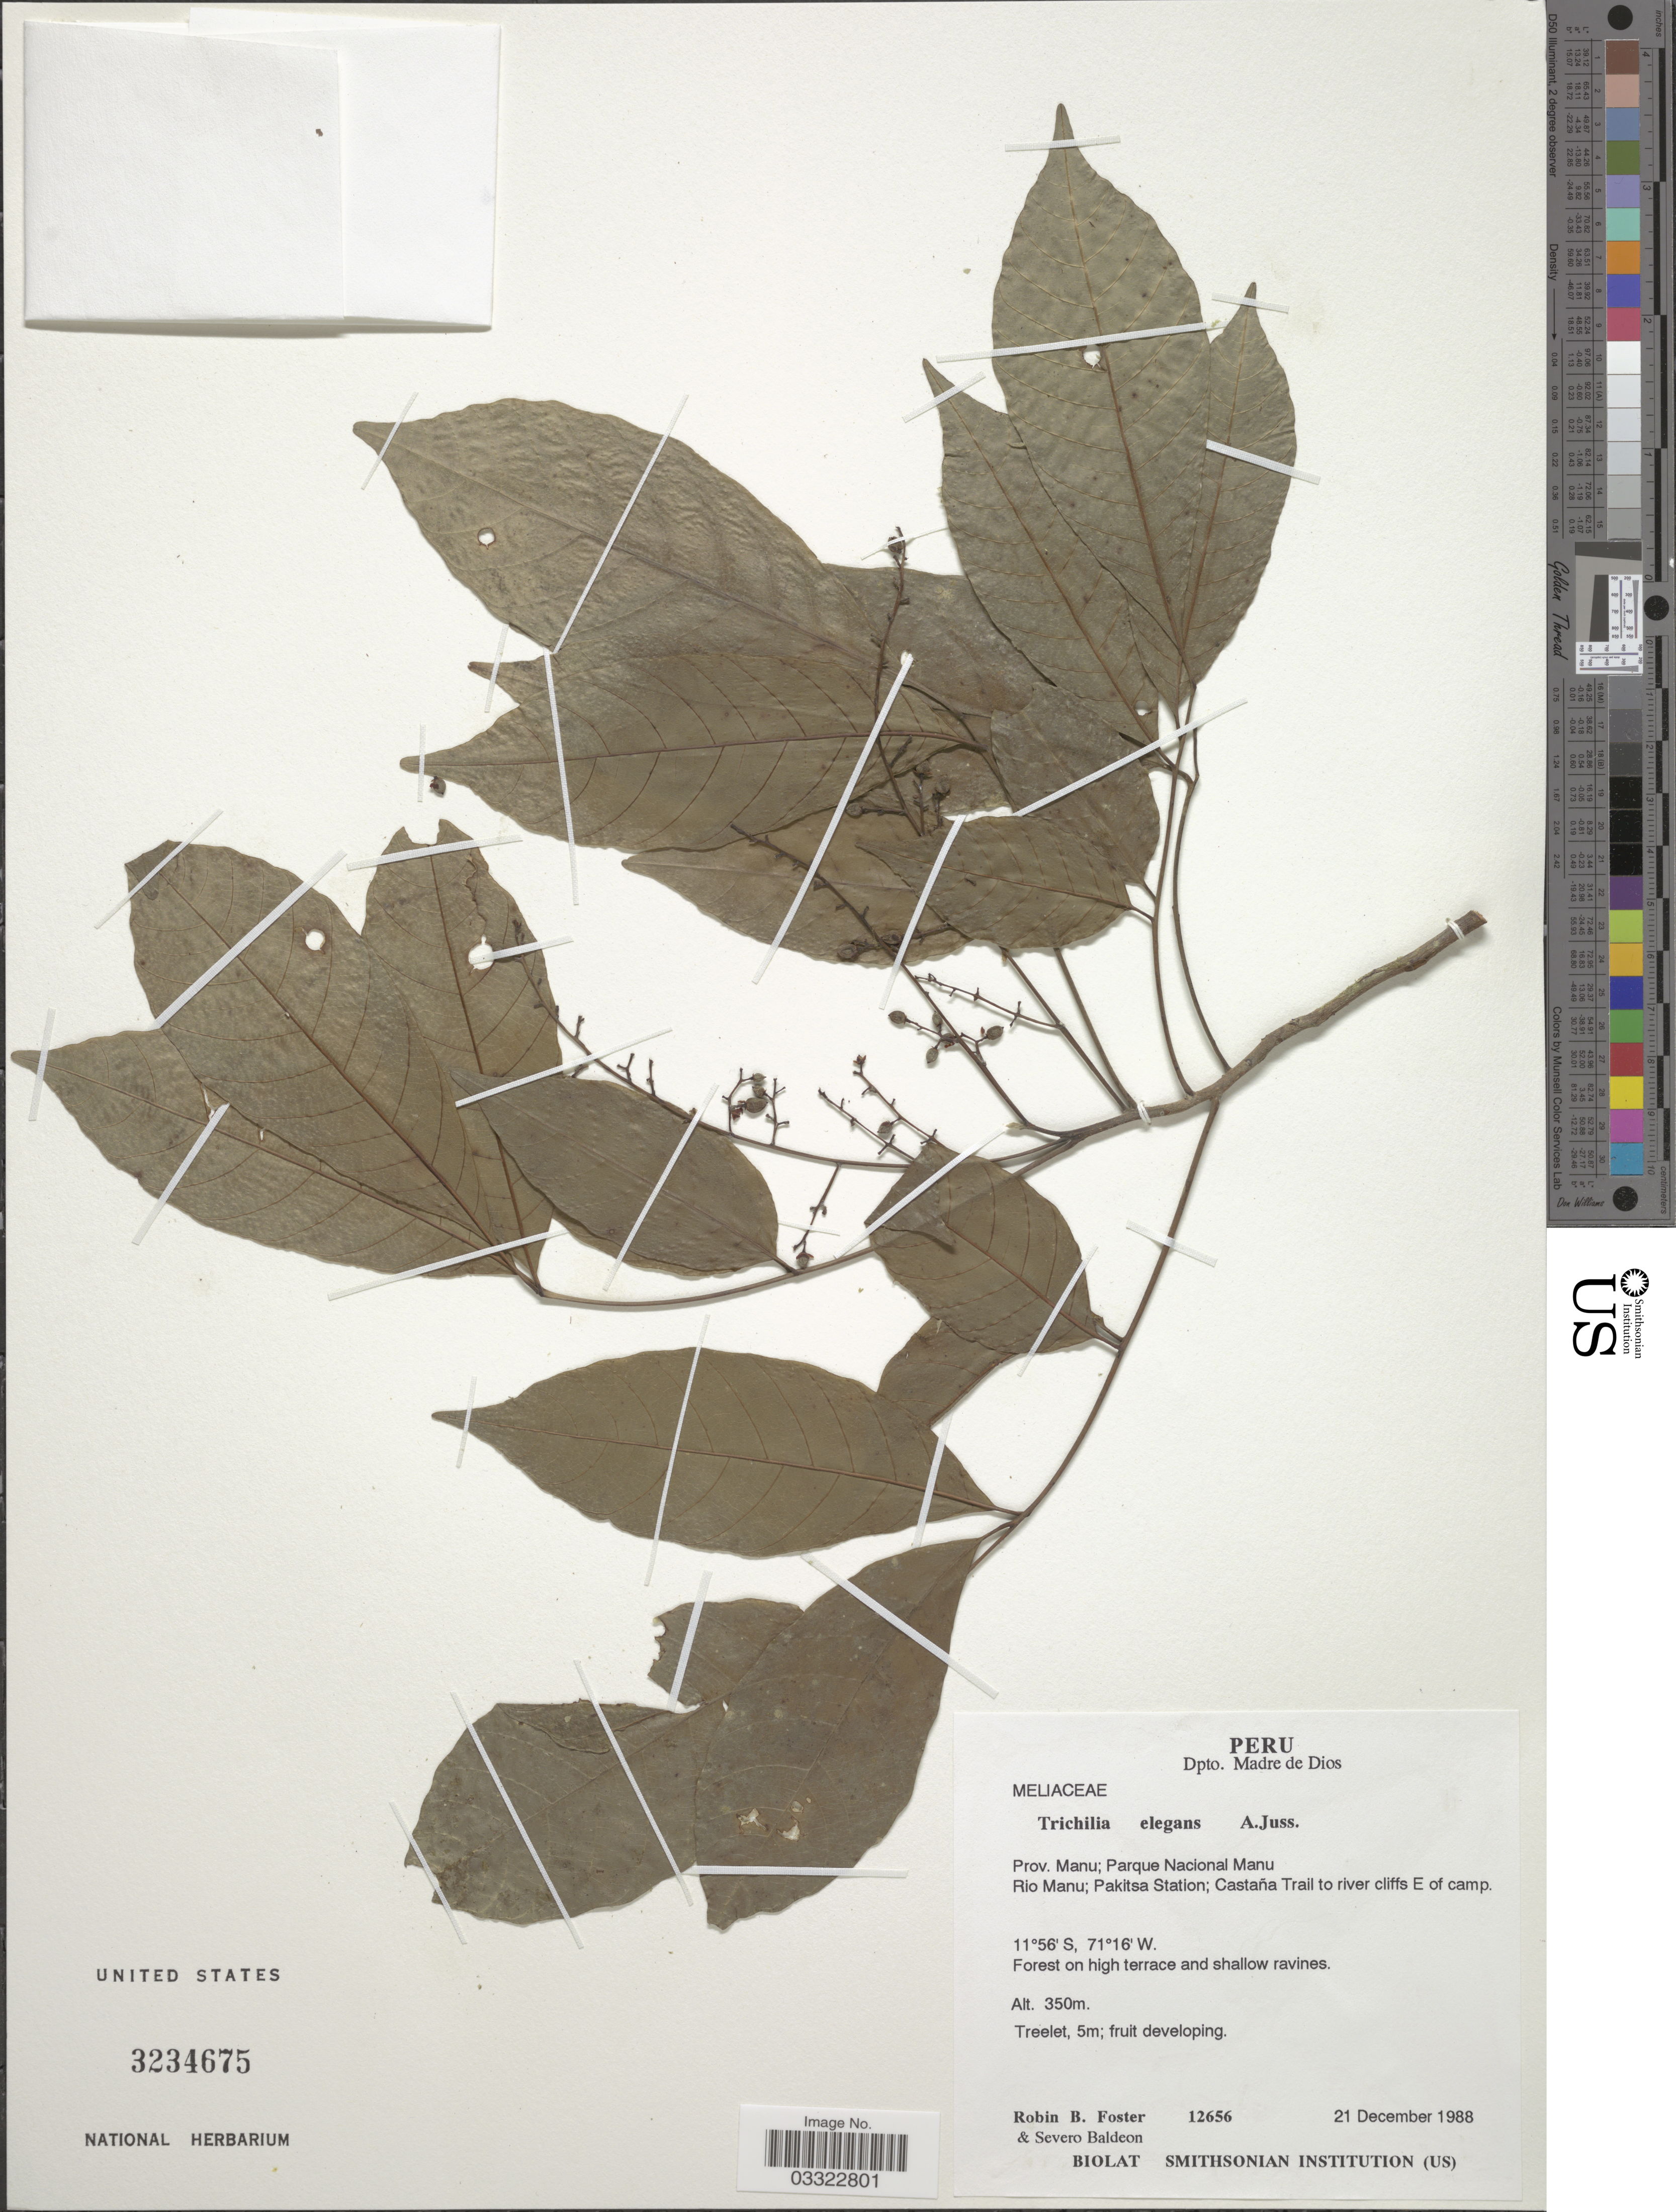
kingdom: Plantae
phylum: Tracheophyta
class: Magnoliopsida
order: Sapindales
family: Meliaceae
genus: Trichilia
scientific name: Trichilia elegans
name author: A. Juss.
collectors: R. B. Foster & S. Baldeon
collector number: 12656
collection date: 1988-12-21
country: Peru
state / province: Madre de Dios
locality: Dpto. Madre de Dios. Prov. Manu; Parque Nacional Manu. Rio Manu; Pakitsa Station; Castaña Trail to river cliffs E of camp.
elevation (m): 350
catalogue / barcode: US 3234675